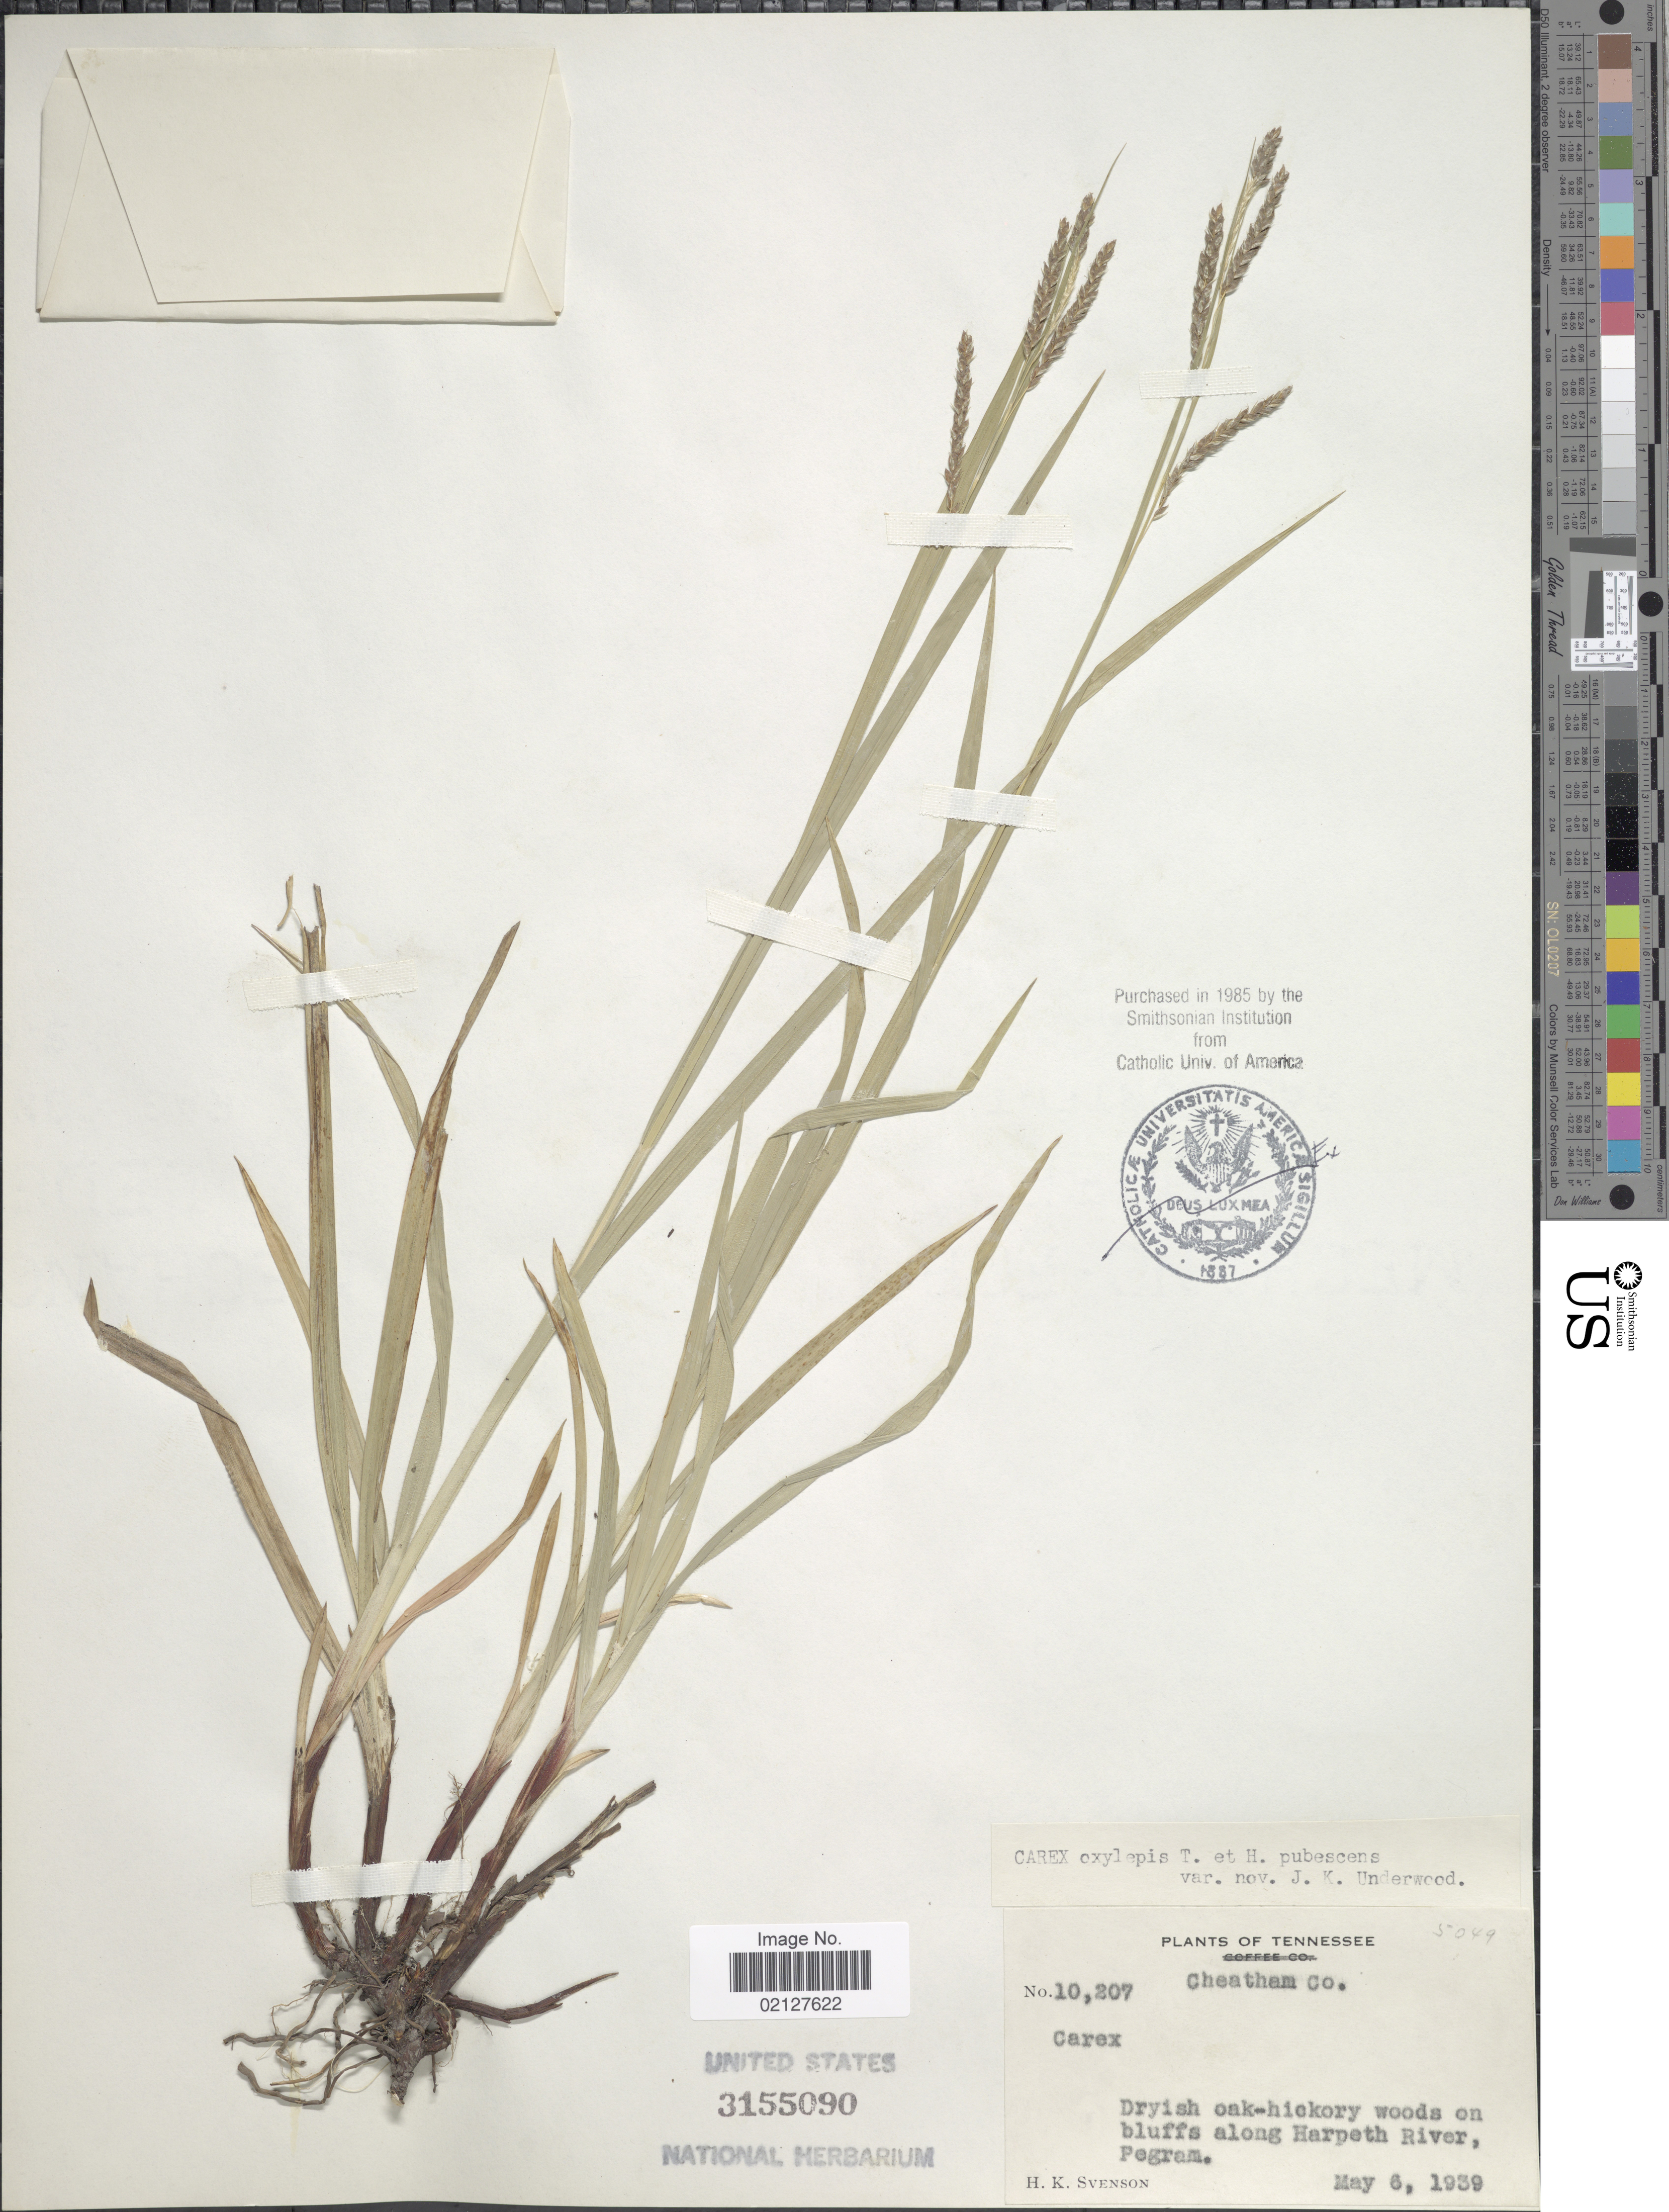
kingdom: Plantae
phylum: Tracheophyta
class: Liliopsida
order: Poales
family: Cyperaceae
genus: Carex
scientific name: Carex oxylepis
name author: Torr. & Hook.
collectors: H. K. Svenson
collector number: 10207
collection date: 1939-05-06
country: United States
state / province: Tennessee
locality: Cheatham Co. along Harpeth River, Pegram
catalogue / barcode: US 3155090